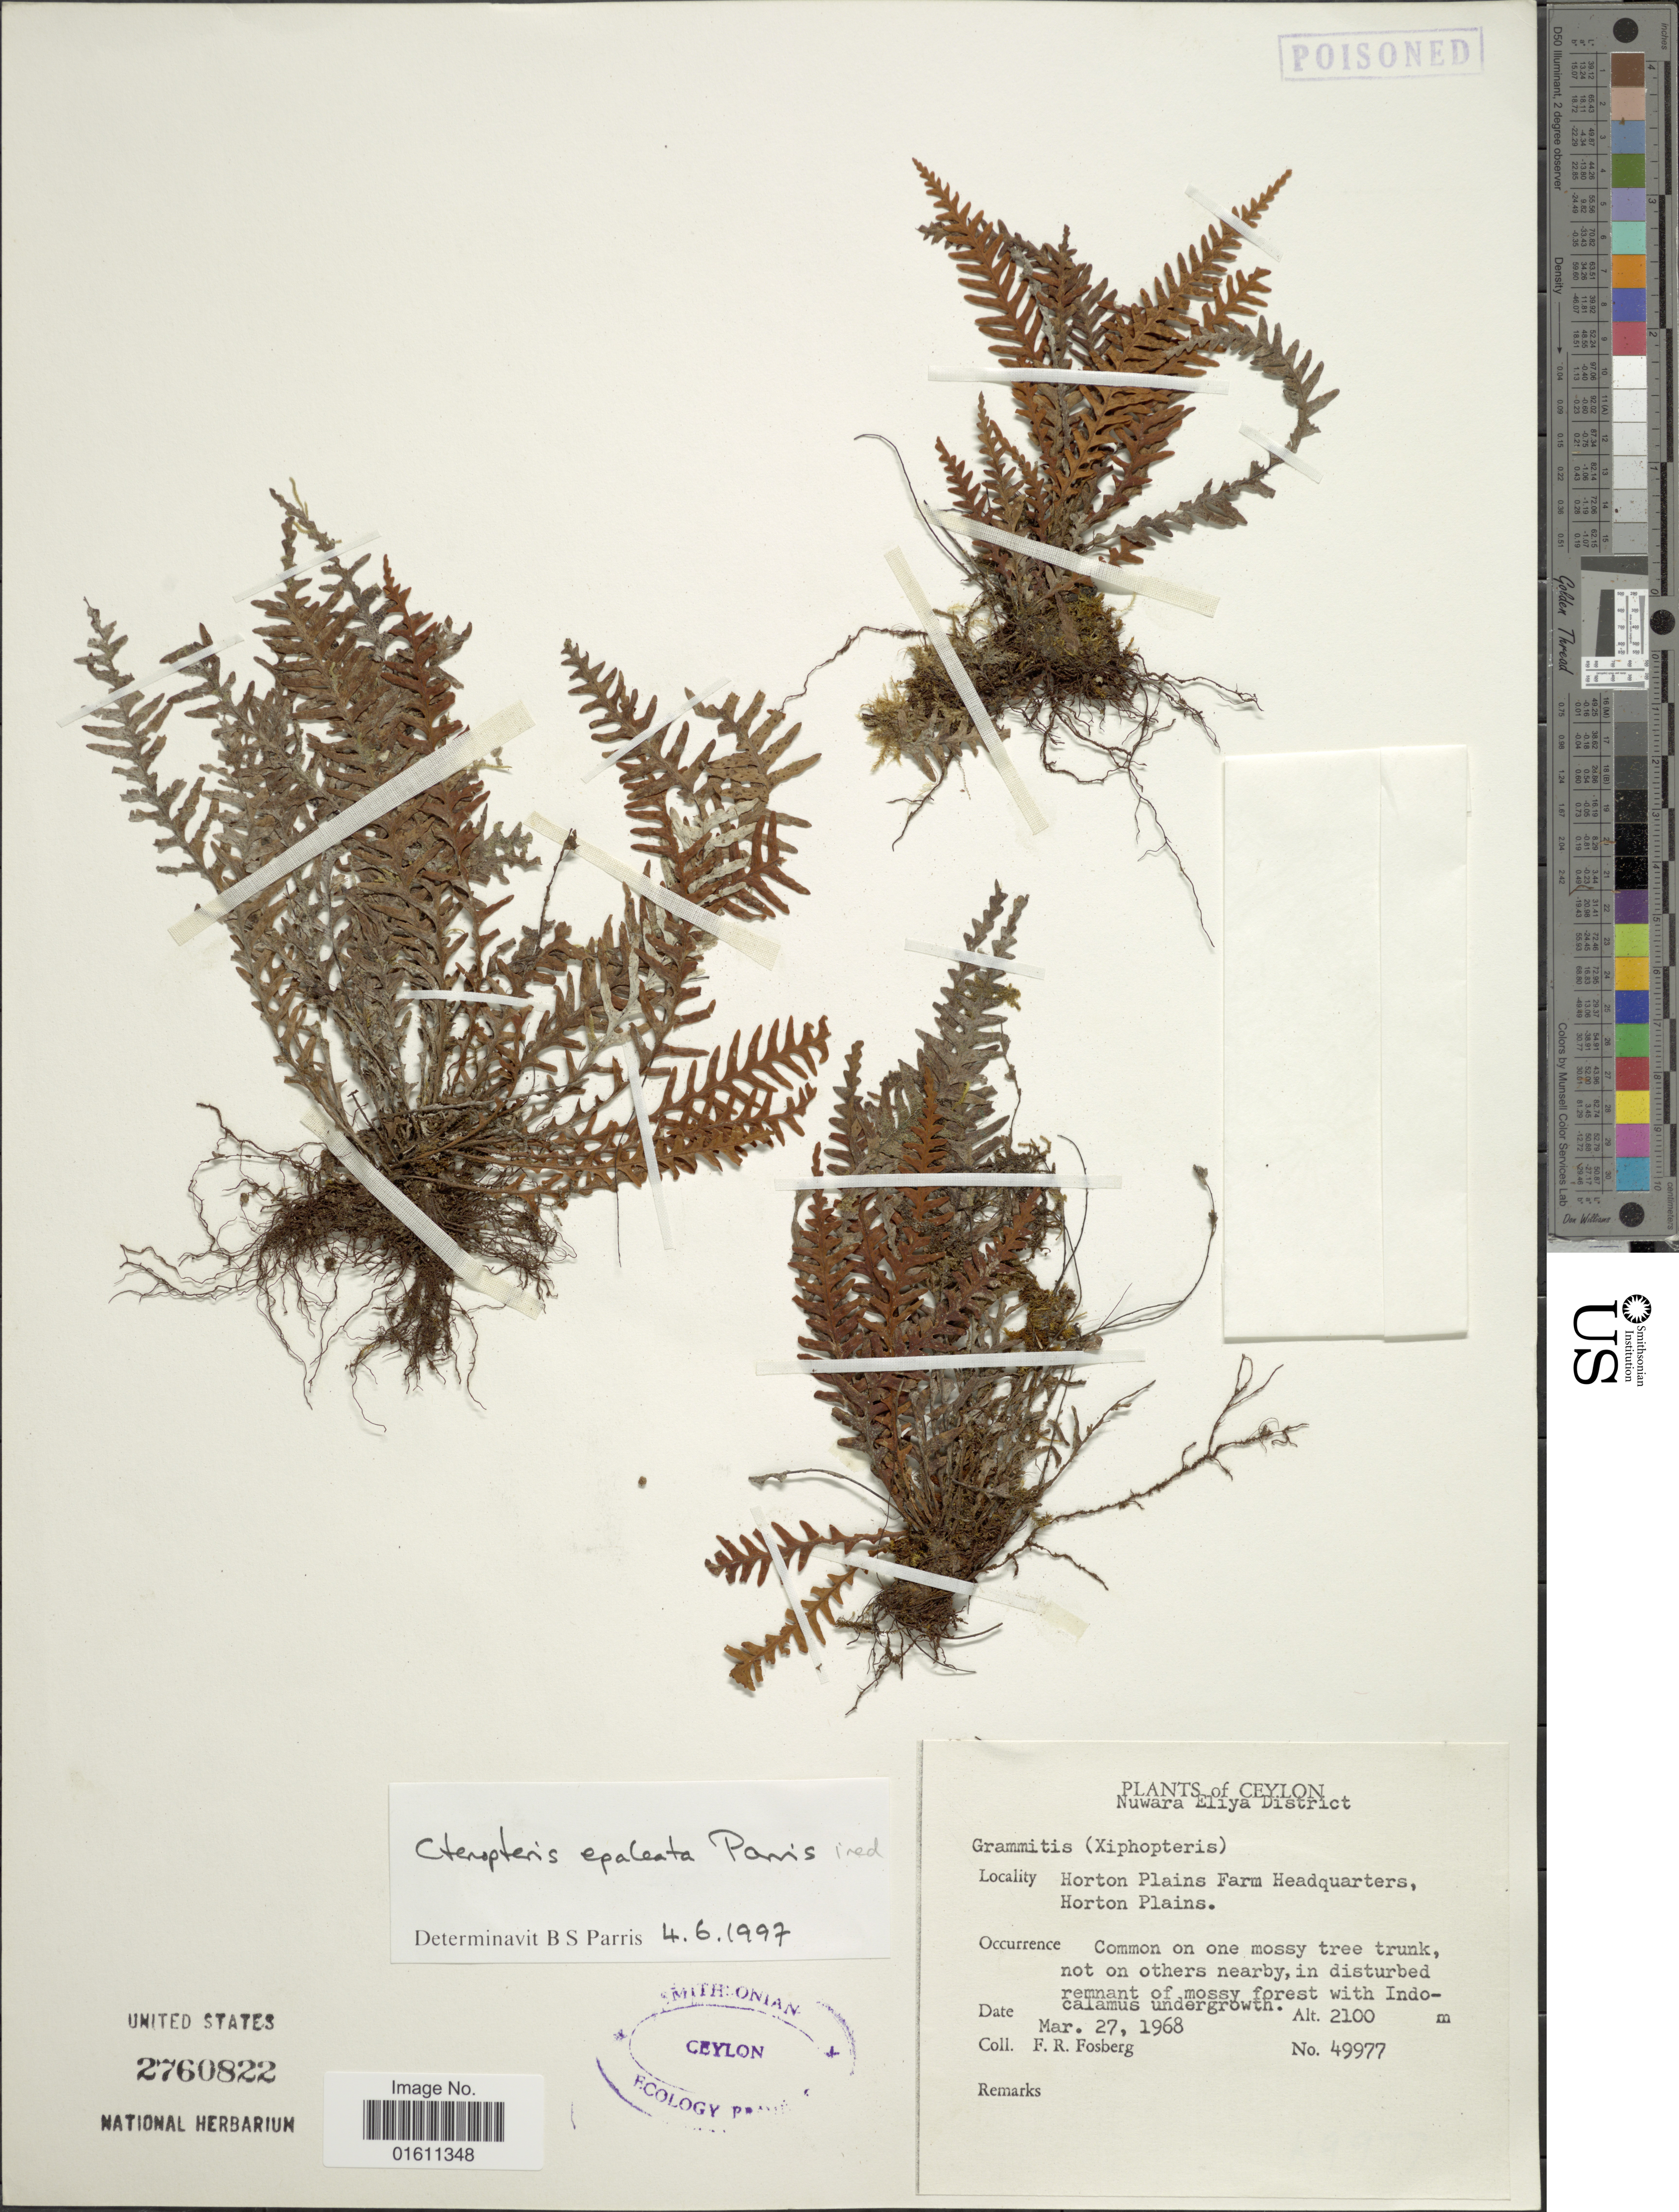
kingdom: Plantae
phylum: Tracheophyta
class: Polypodiopsida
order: Polypodiales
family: Polypodiaceae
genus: Tomophyllum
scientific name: Tomophyllum epaleatum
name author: (Parris) Parris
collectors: F. R. Fosberg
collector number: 49977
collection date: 1968-03-27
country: Sri Lanka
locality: Ceylon, Nuwara Eliya District, Horton Plains Farm Headquarters Horton Plains.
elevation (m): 2100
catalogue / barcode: US 2760822